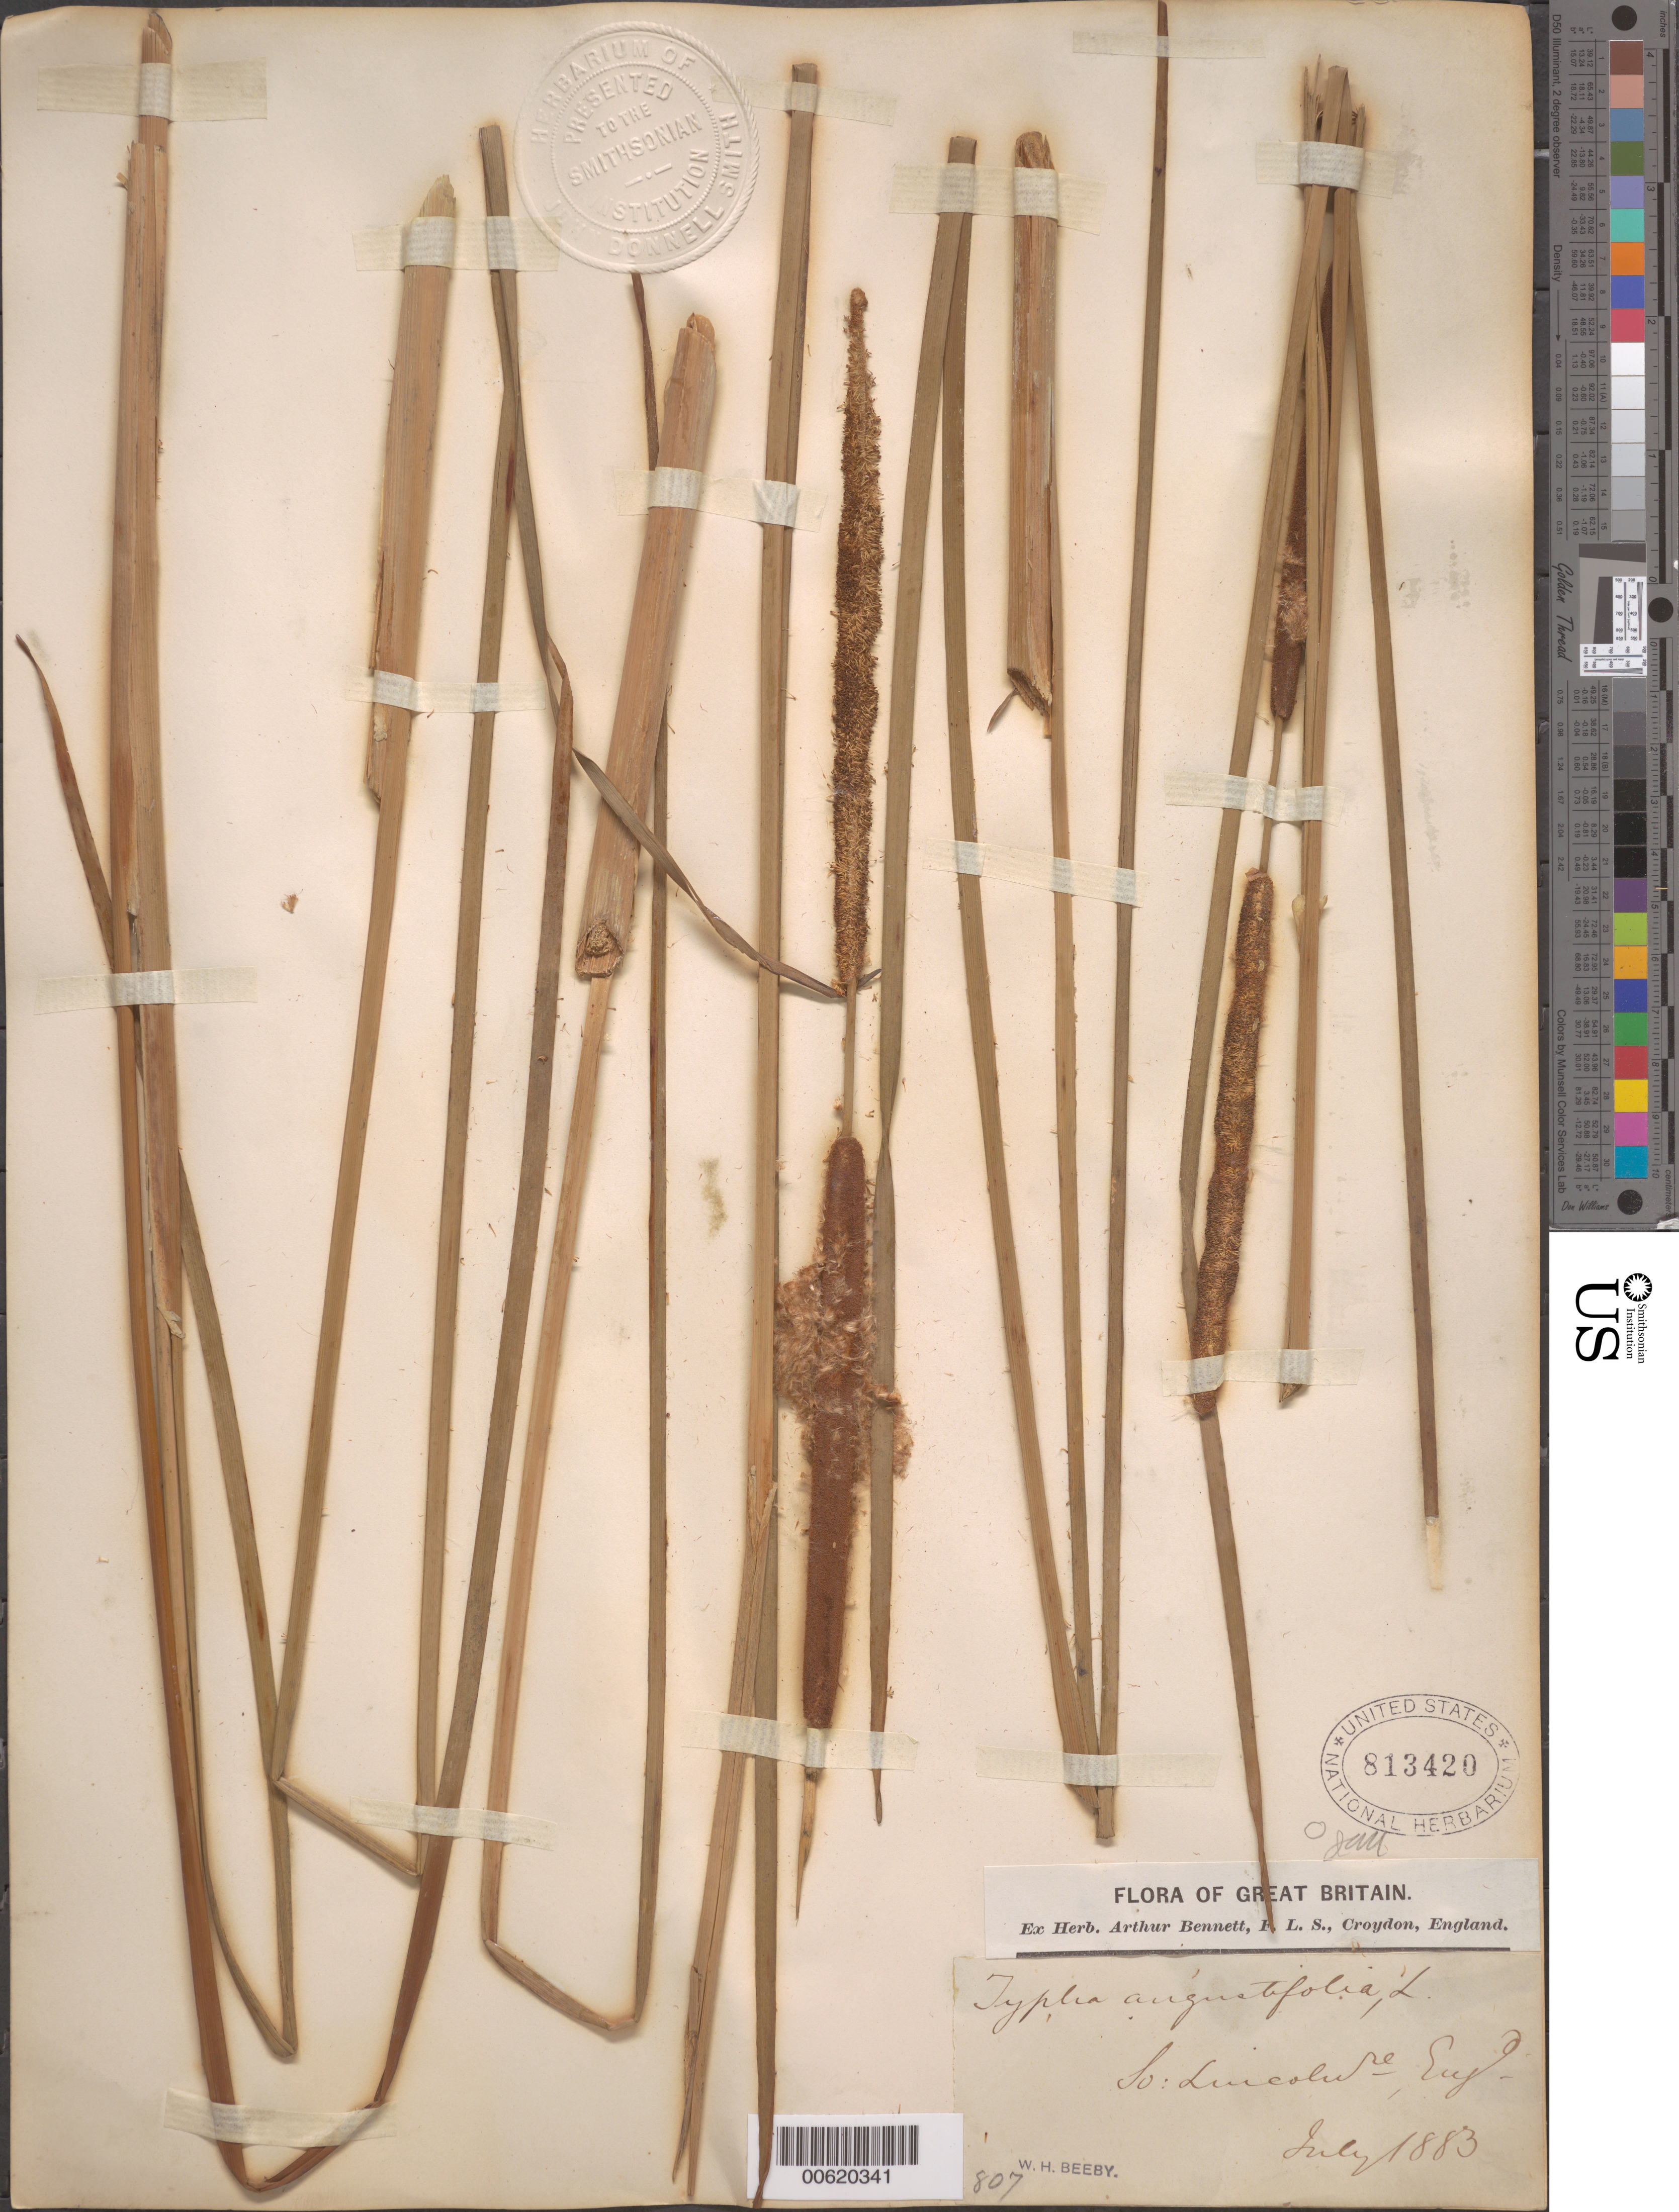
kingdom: Plantae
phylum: Tracheophyta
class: Liliopsida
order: Poales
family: Typhaceae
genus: Typha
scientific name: Typha angustifolia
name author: L.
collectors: W. Beeby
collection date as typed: Jul 1883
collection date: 1883-07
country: United Kingdom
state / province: England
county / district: Lincolnshire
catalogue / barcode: US 813420